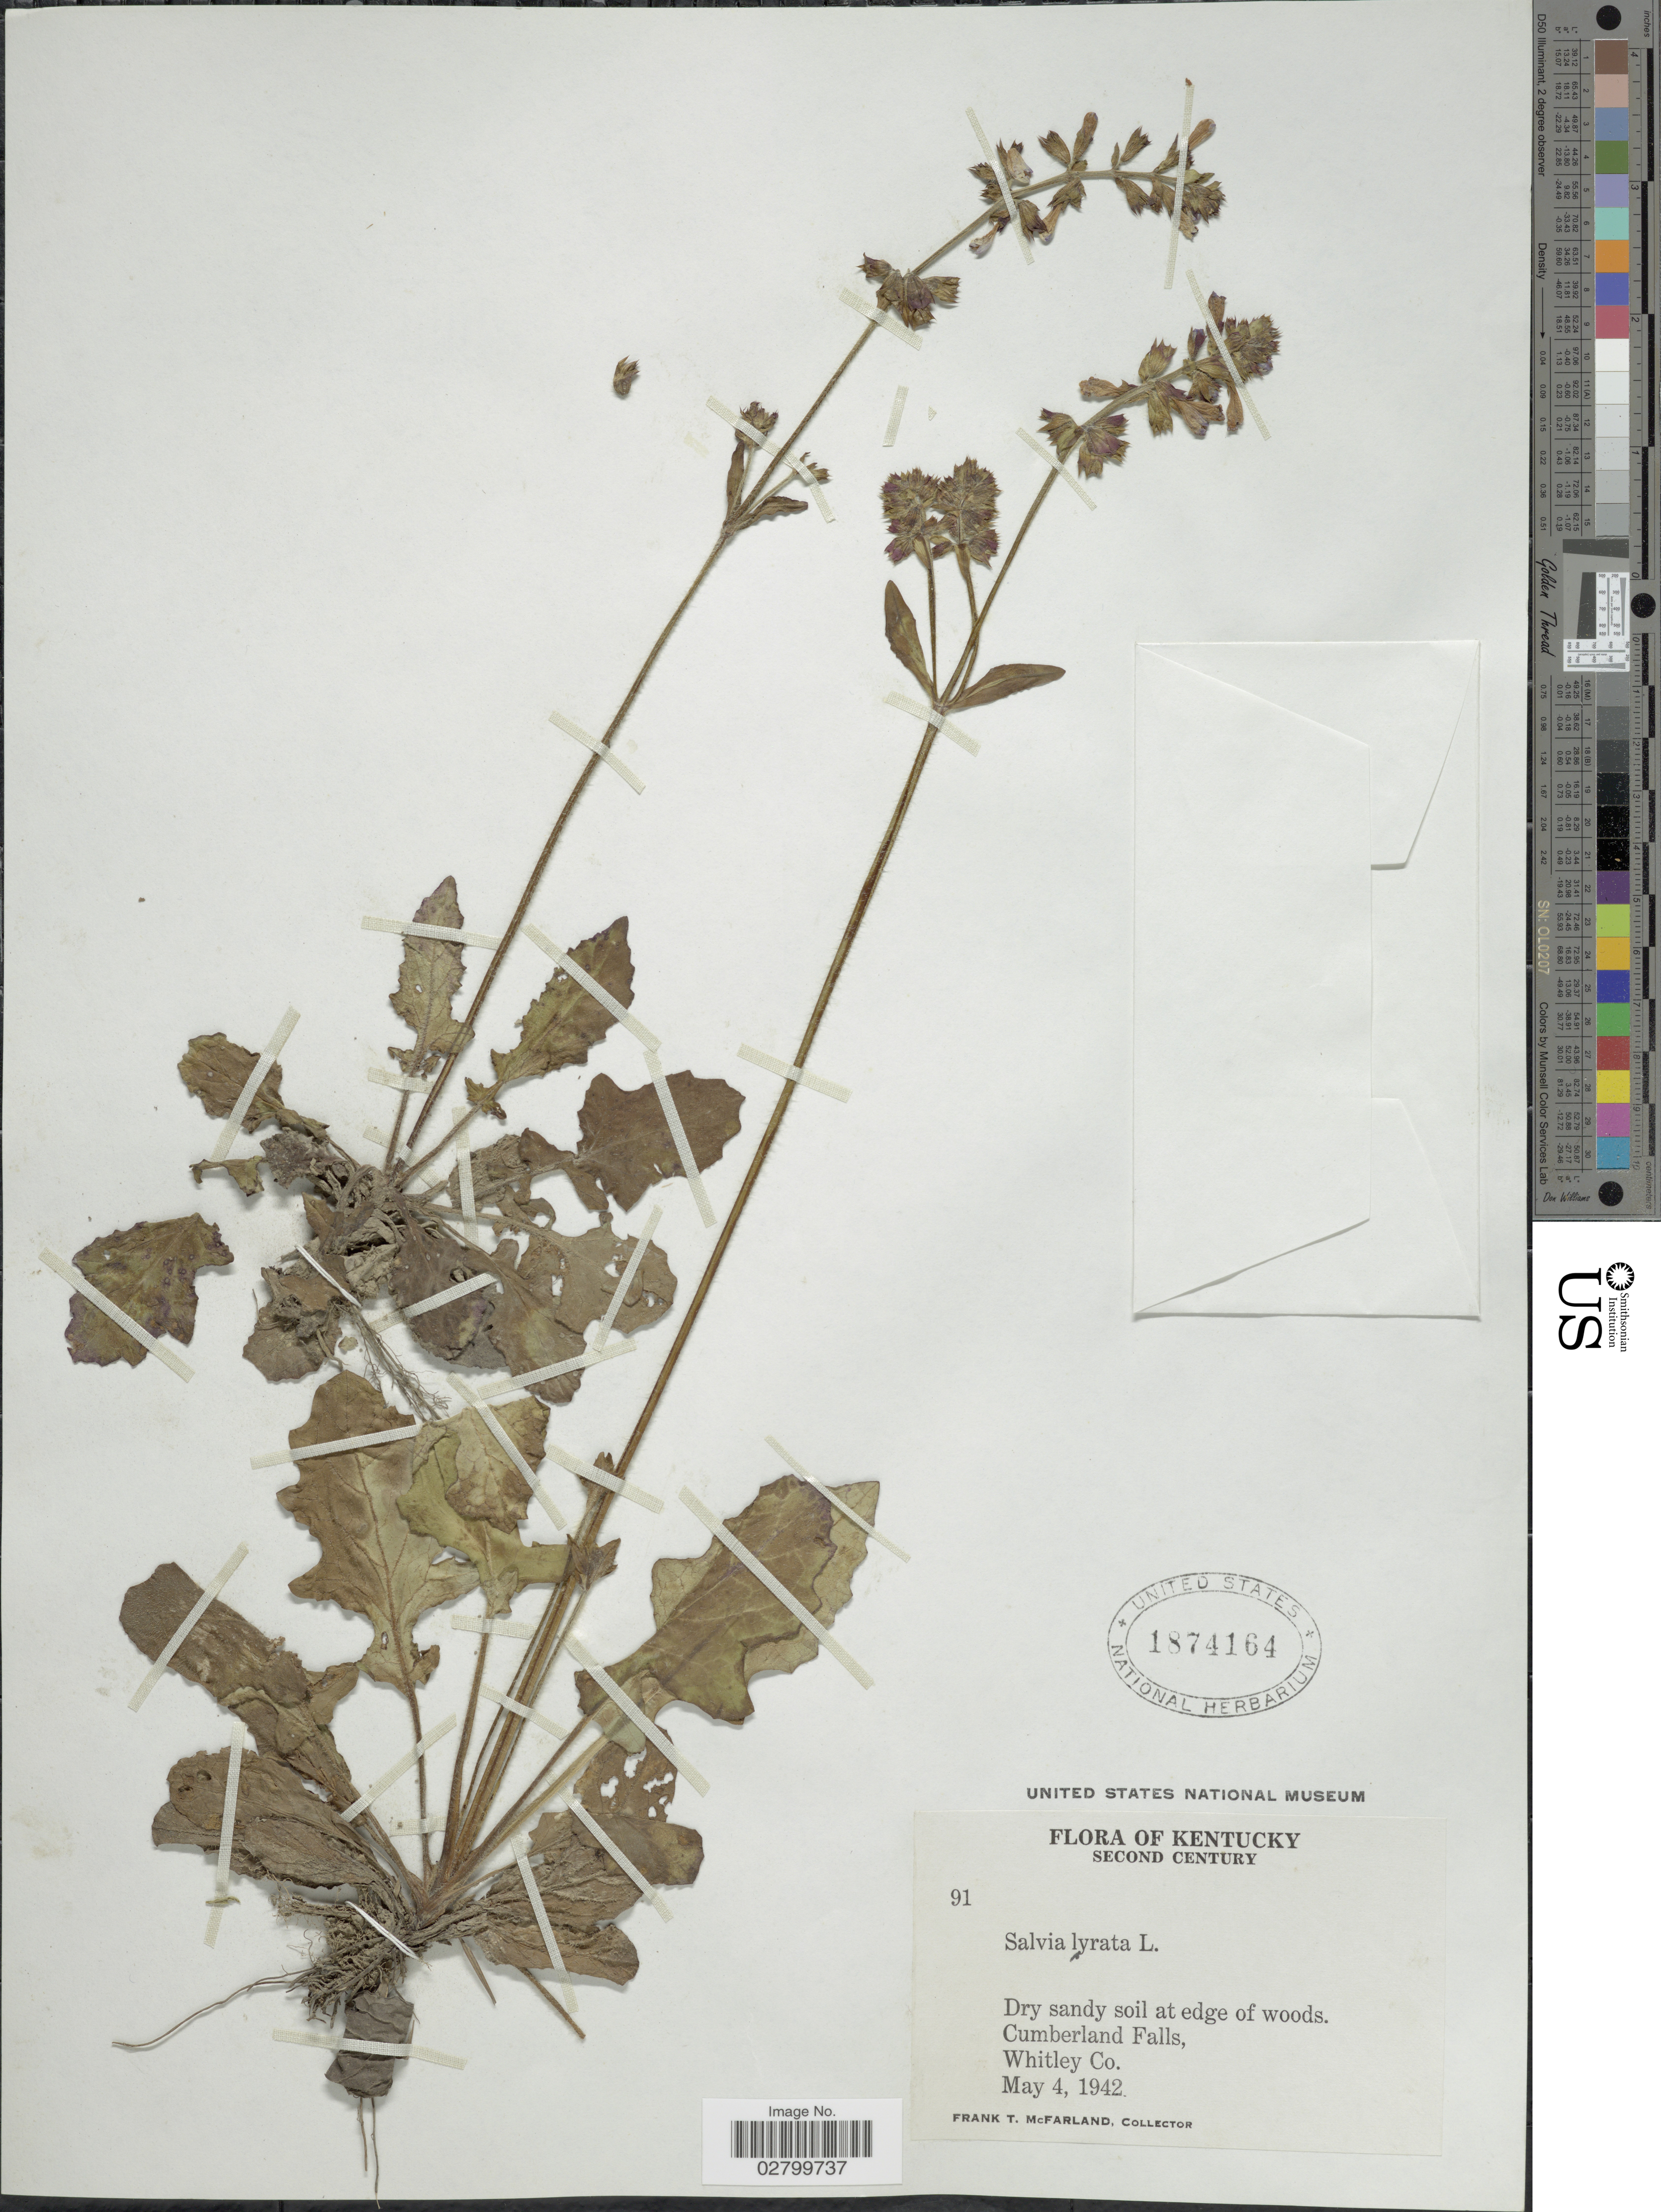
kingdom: Plantae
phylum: Tracheophyta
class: Magnoliopsida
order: Lamiales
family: Lamiaceae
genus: Salvia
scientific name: Salvia lyrata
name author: L.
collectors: F. McFarland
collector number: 91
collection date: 1942-05-04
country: United States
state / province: Kentucky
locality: Second Century. Cumberland Falls, Whitley Co.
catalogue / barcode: US 1874164